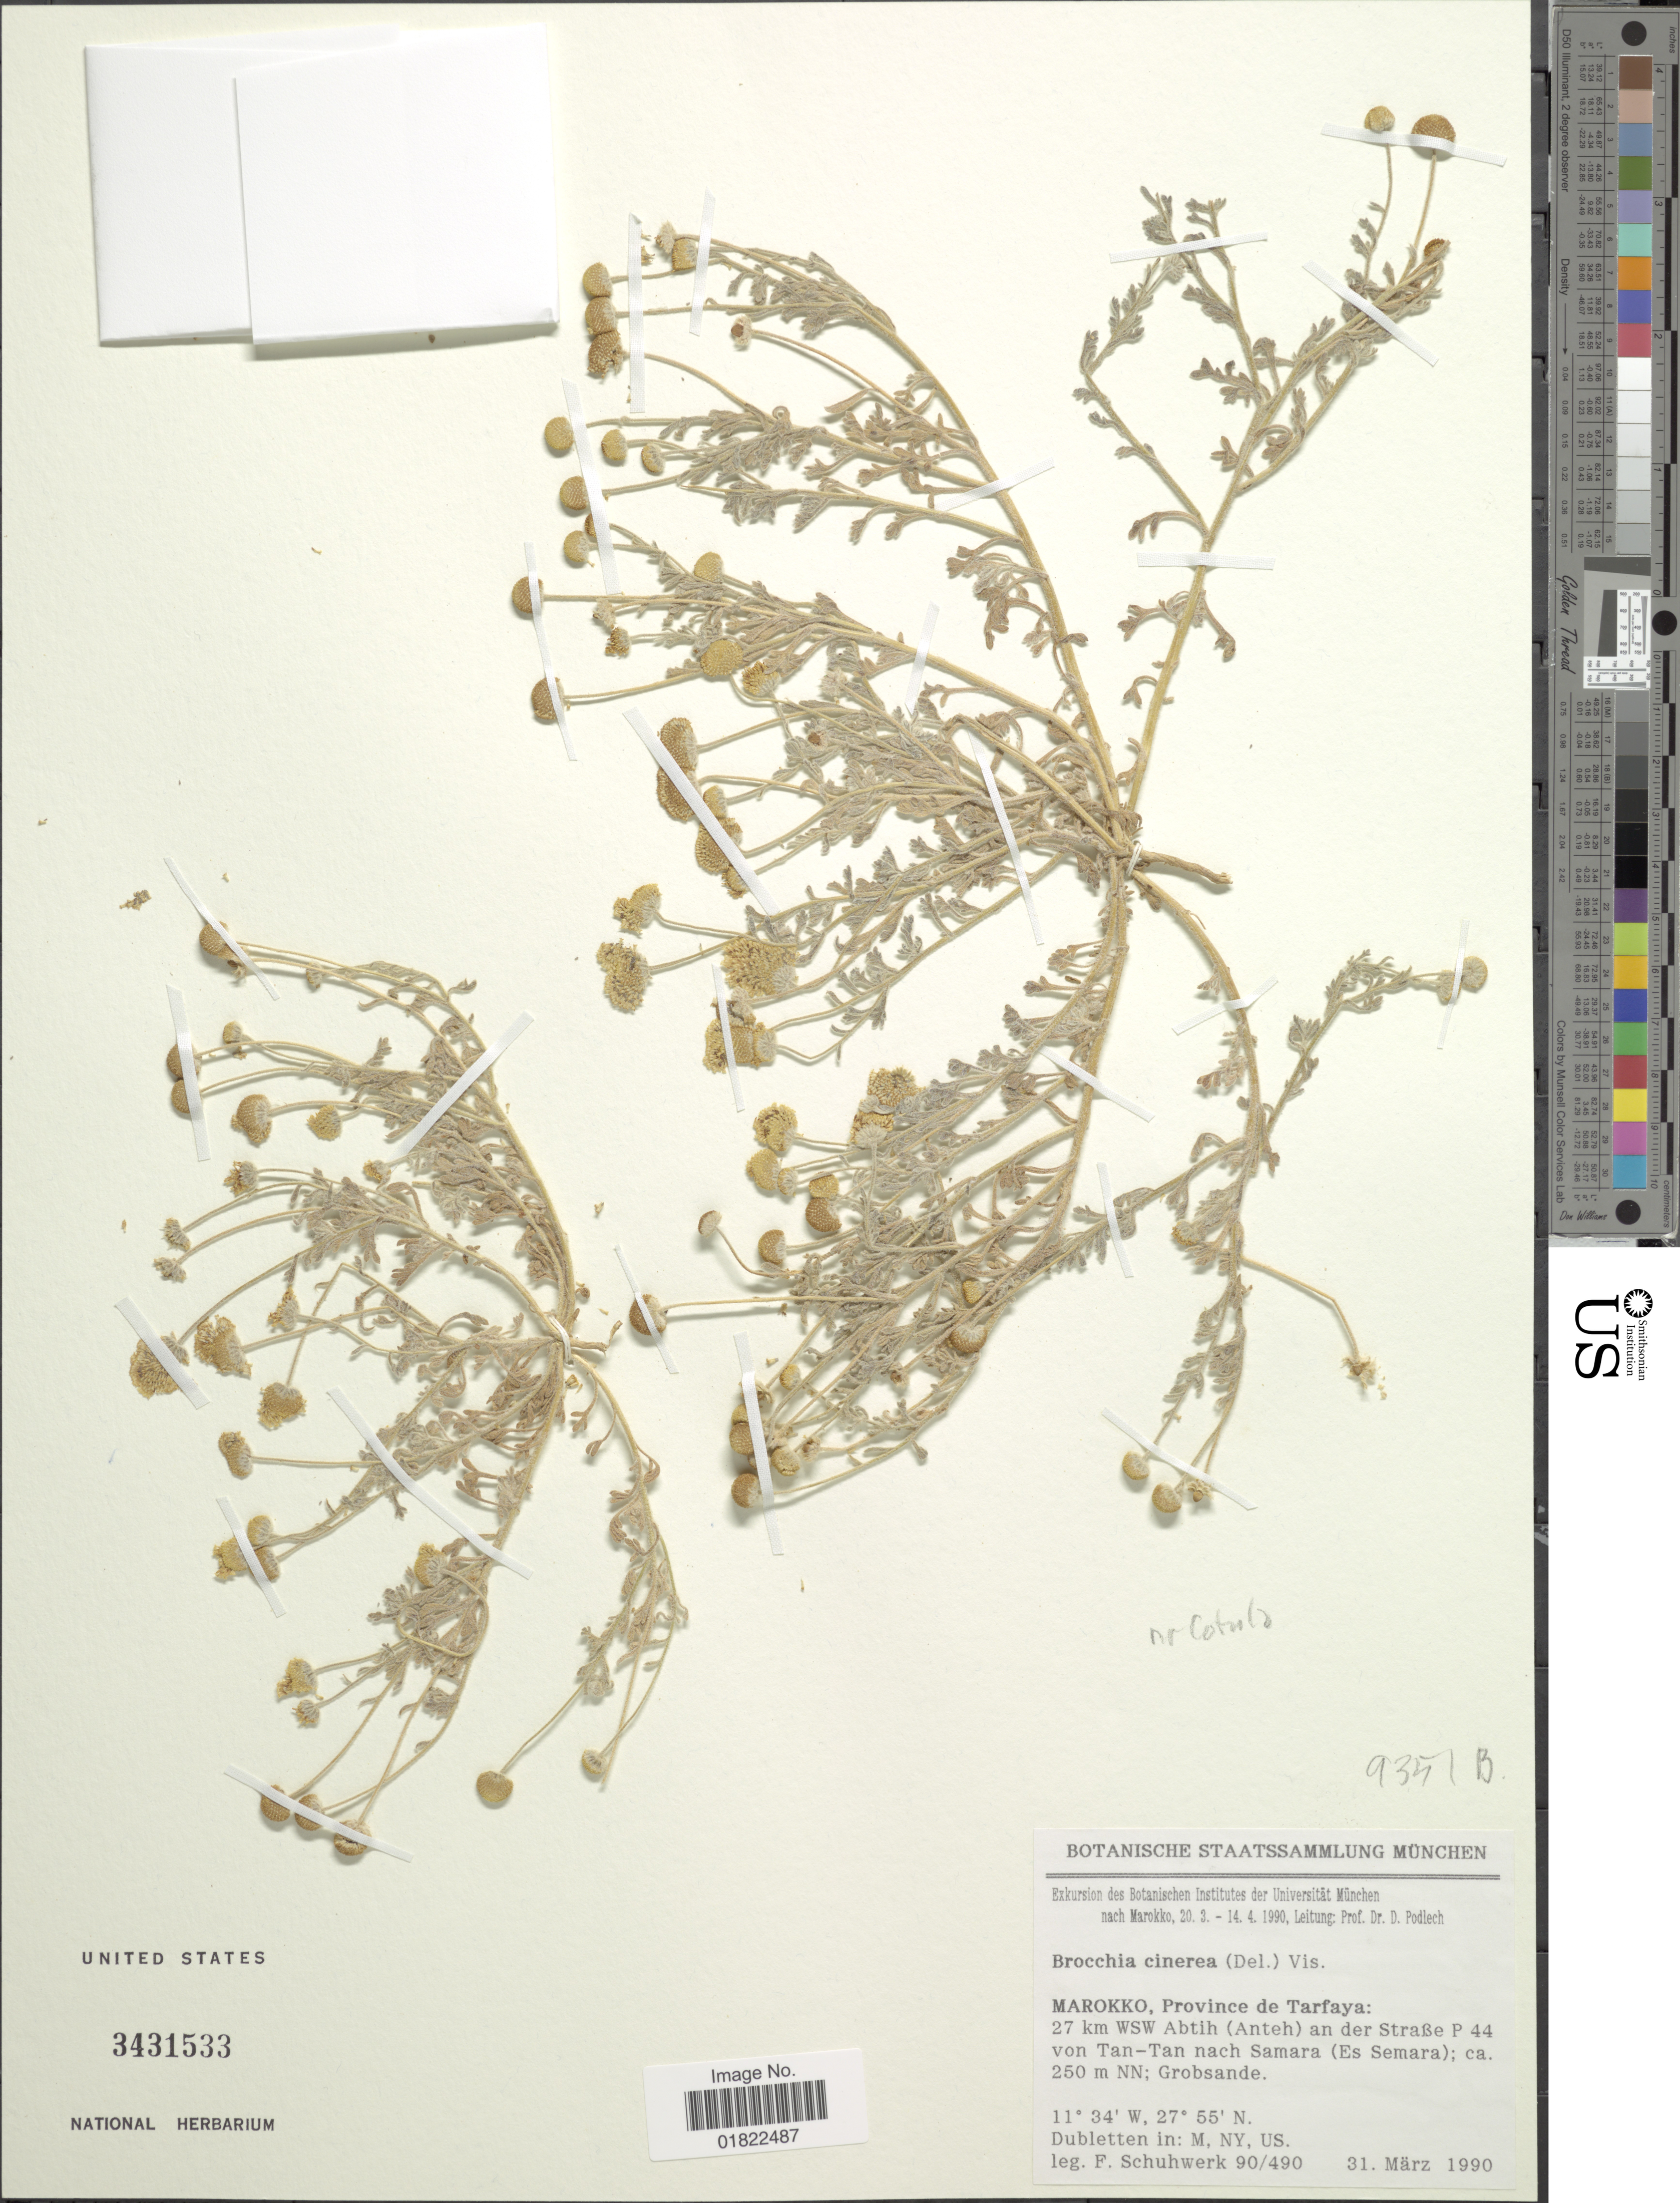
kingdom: Plantae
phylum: Tracheophyta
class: Magnoliopsida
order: Asterales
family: Asteraceae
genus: Brocchia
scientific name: Brocchia cinerea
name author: (Delile) Vis.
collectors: Schuhwerk, F.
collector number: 90/490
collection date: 1990-03-31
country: Morocco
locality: Province de Tarfaya: 27 km WSW Abtih (Anteh) an der Straße P 44 von Tan-Tan nach Samara (Es Semara); NN; Grobsande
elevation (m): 250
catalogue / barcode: US 3431533